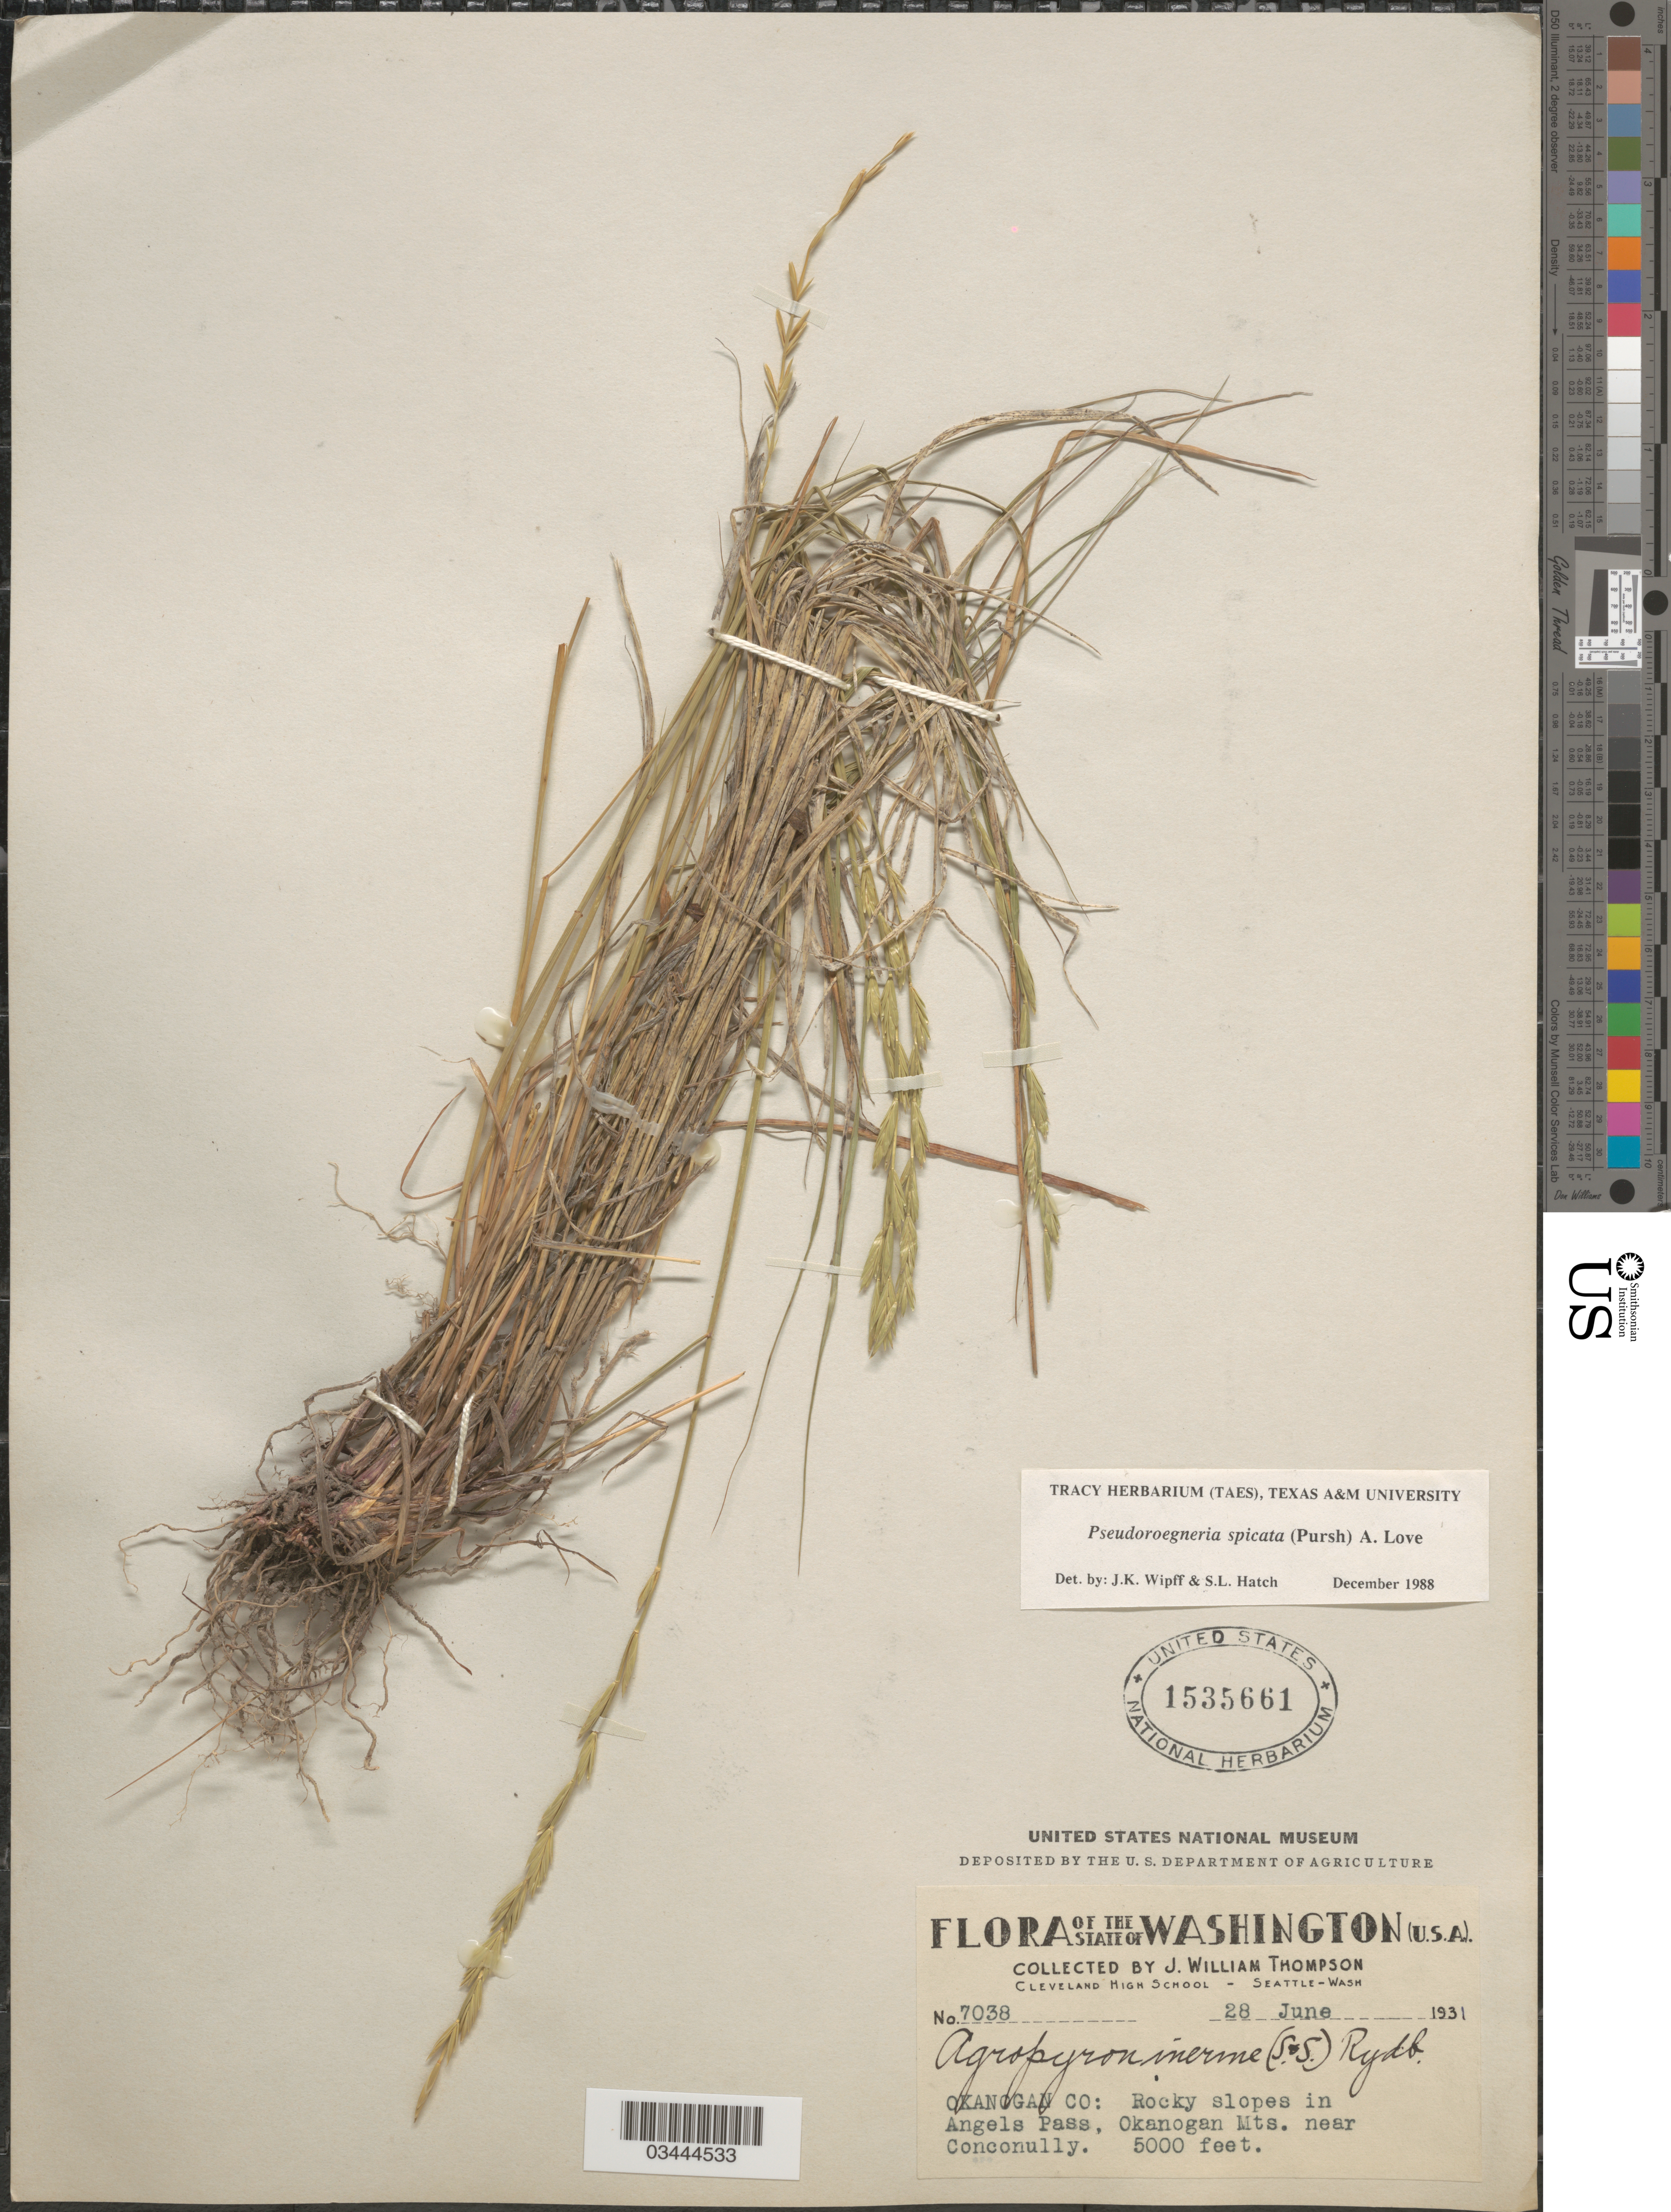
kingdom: Plantae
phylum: Tracheophyta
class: Liliopsida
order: Poales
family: Poaceae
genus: Pseudoroegneria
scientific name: Pseudoroegneria spicata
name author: (Pursh) Á. Löve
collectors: J. W. Thompson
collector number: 7038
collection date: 1931-06-28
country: United States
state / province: Washington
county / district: Okanogan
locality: Okanogan Co: Rocky slopes in Angels Pass, Okanogan Mts. near Conconully.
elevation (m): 1524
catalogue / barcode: US 1535661